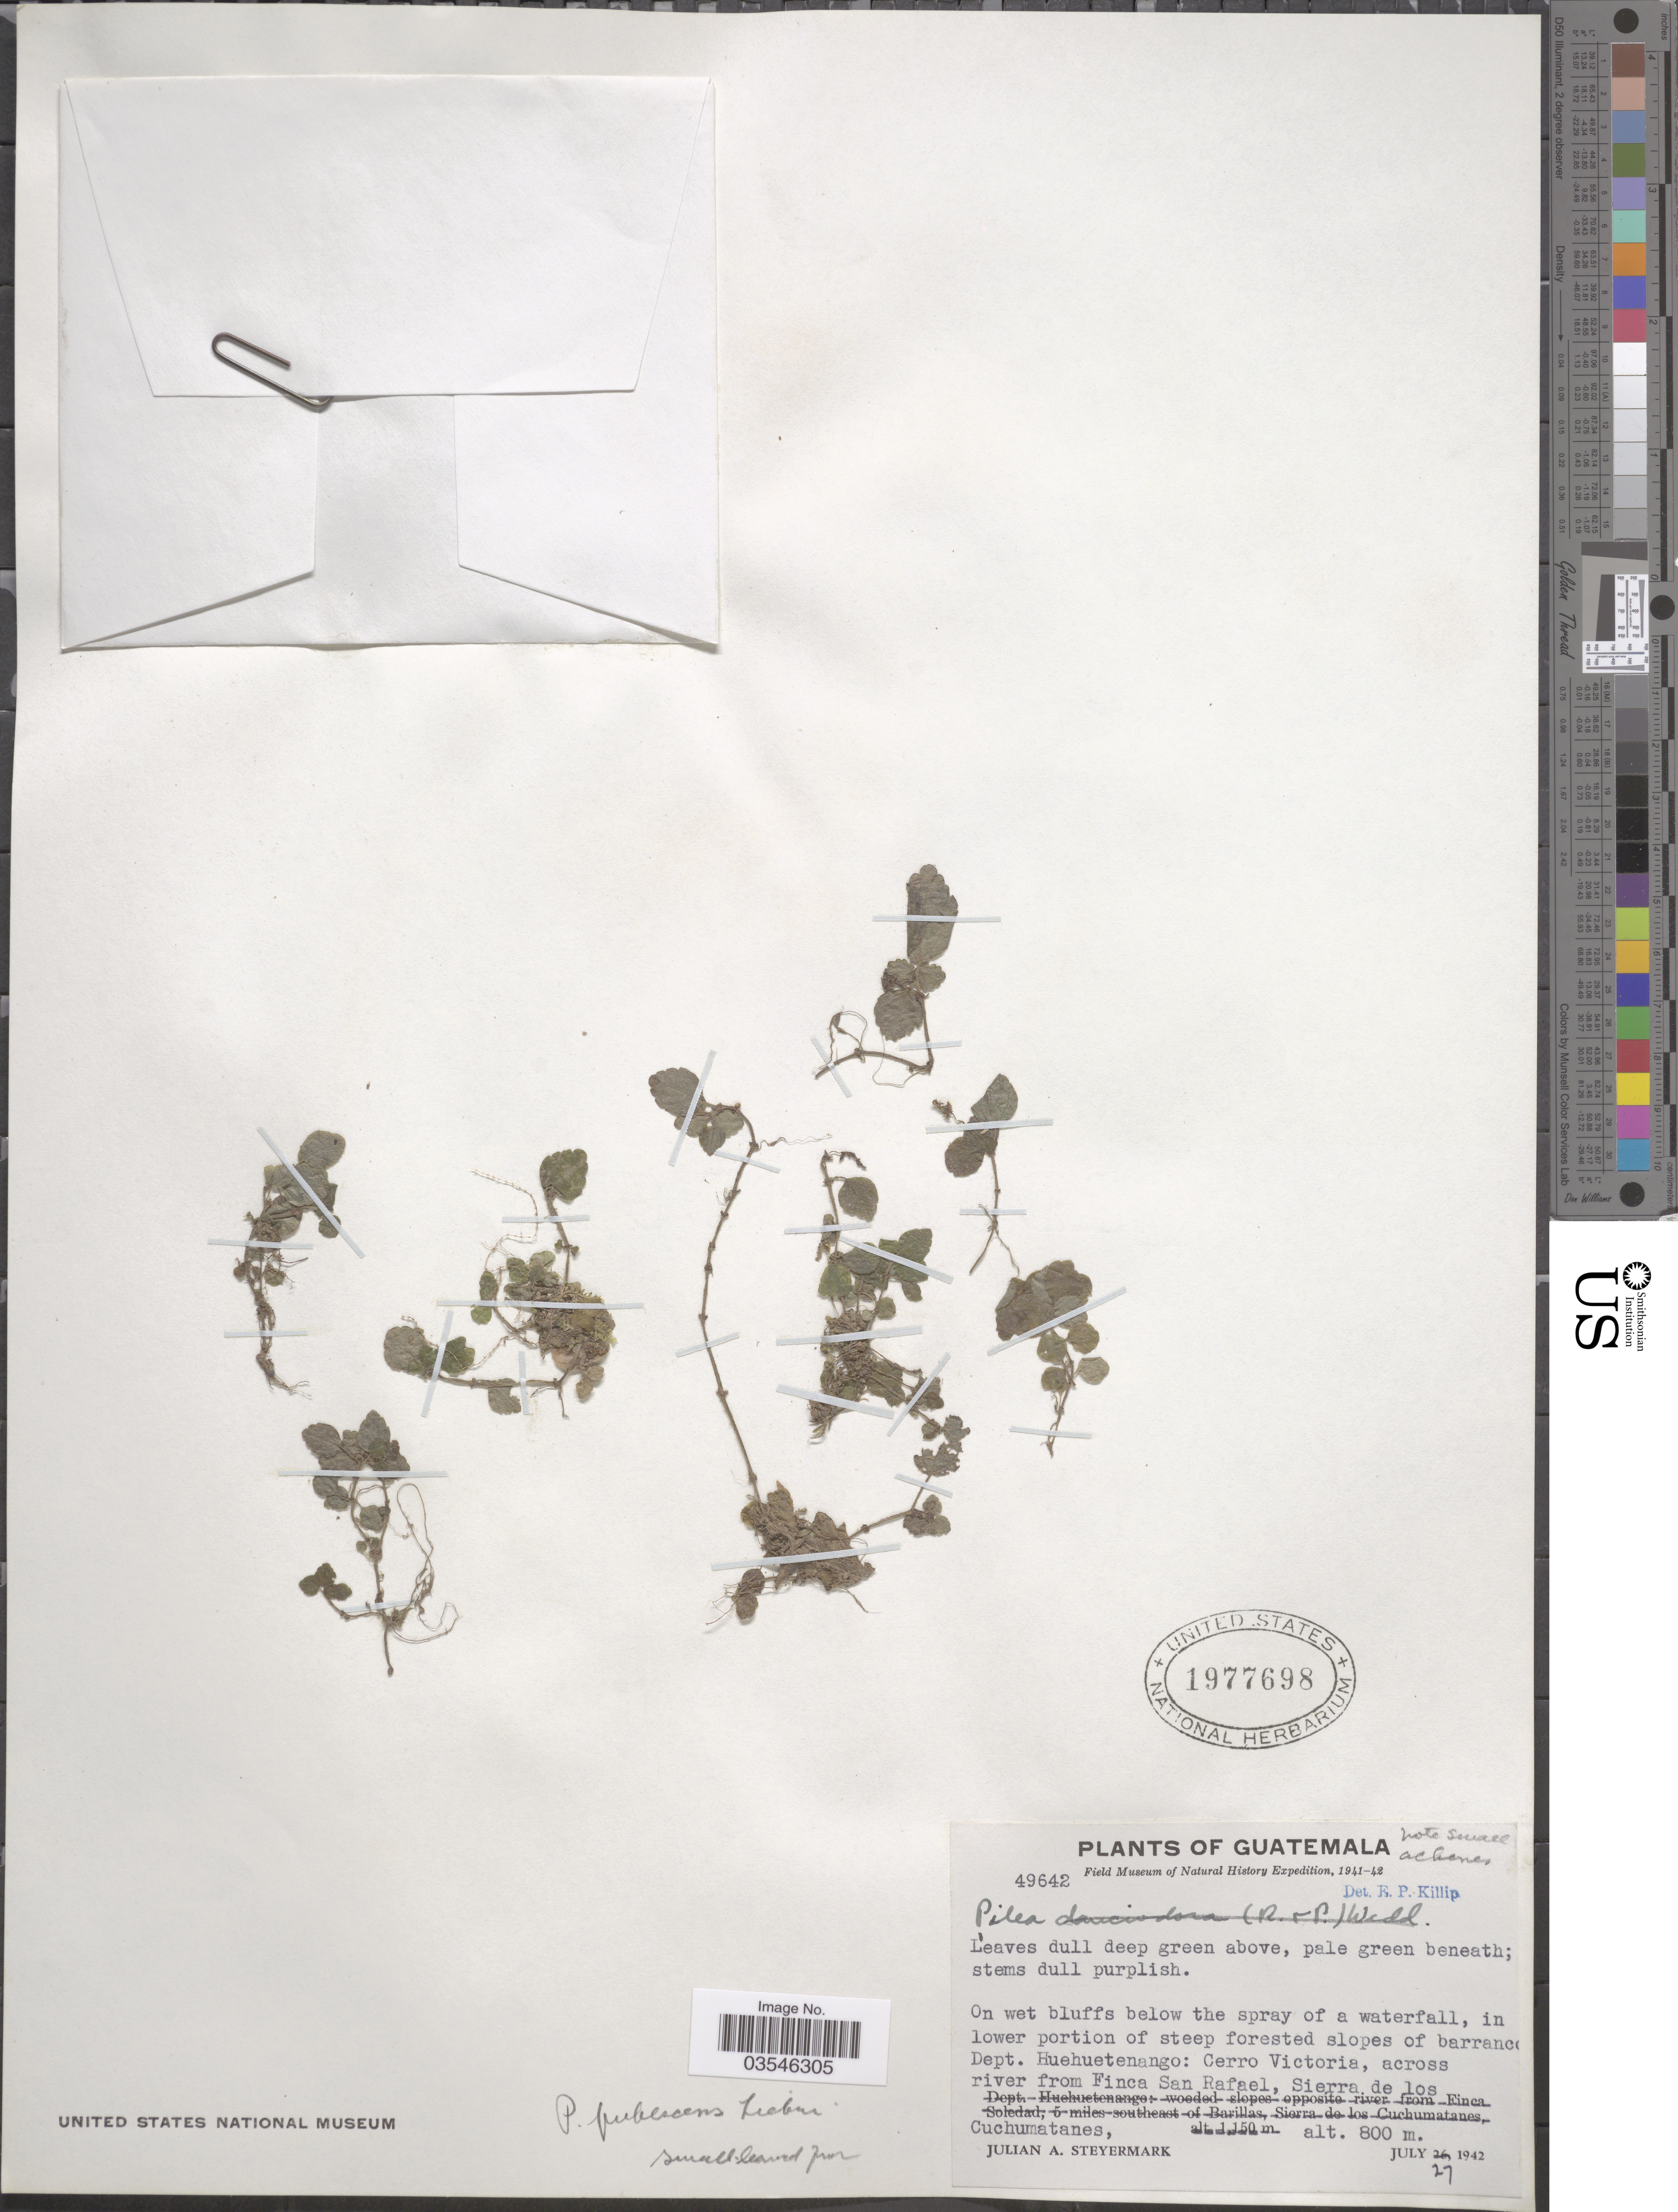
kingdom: Plantae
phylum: Tracheophyta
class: Magnoliopsida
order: Rosales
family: Urticaceae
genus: Pilea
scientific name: Pilea pubescens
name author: Liebm.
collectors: J. Steyermark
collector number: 49642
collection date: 1942-07-27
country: Guatemala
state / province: Huehuetenango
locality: Dept. Huehuetenango: Cerro Victoria, across river from Finca San Rafael, Sierra de los Cuchumatanes.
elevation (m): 800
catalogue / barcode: US 1977698